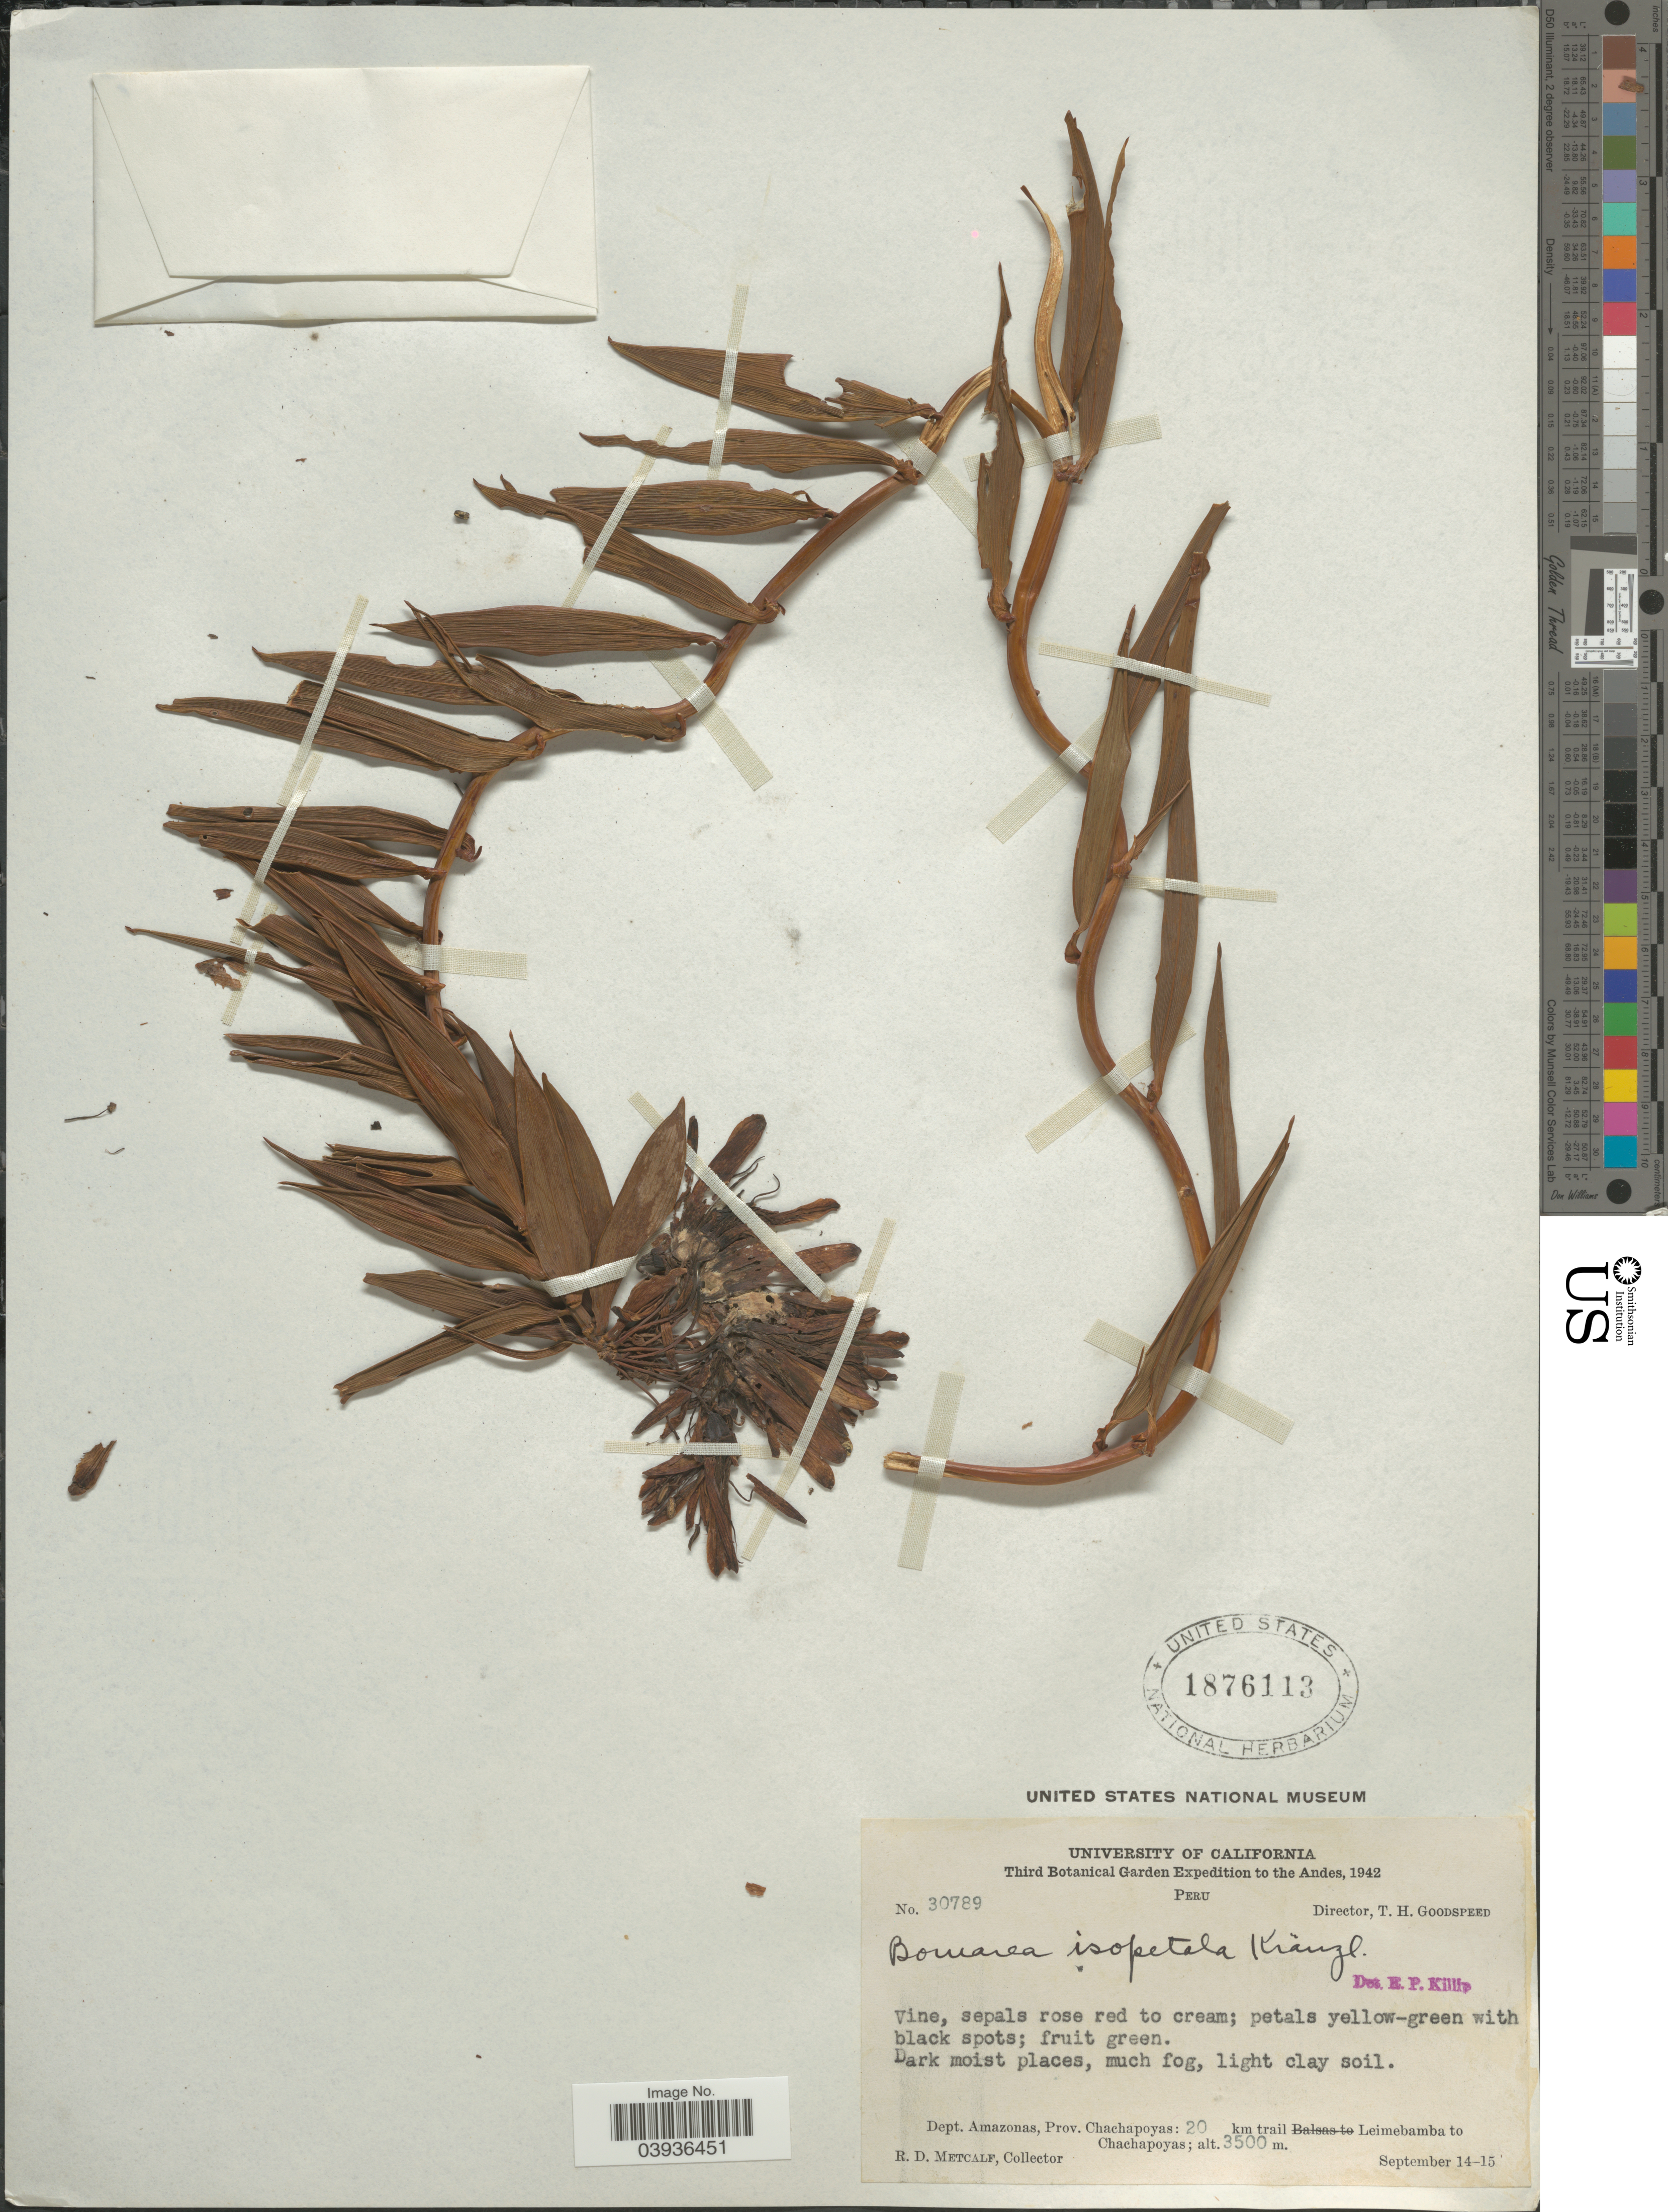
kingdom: Plantae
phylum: Tracheophyta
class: Liliopsida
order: Liliales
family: Alstroemeriaceae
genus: Bomarea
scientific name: Bomarea isopetala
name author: Kraenzl.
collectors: R. D. Metcalf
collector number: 30789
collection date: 1942-09-14/1942-09-15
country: Peru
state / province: Amazonas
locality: Andes. Dept. Amazonas, Prov. Chachapoyas: 20 km trail Leimebamba to Chachapoyas.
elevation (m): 3500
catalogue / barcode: US 1876113